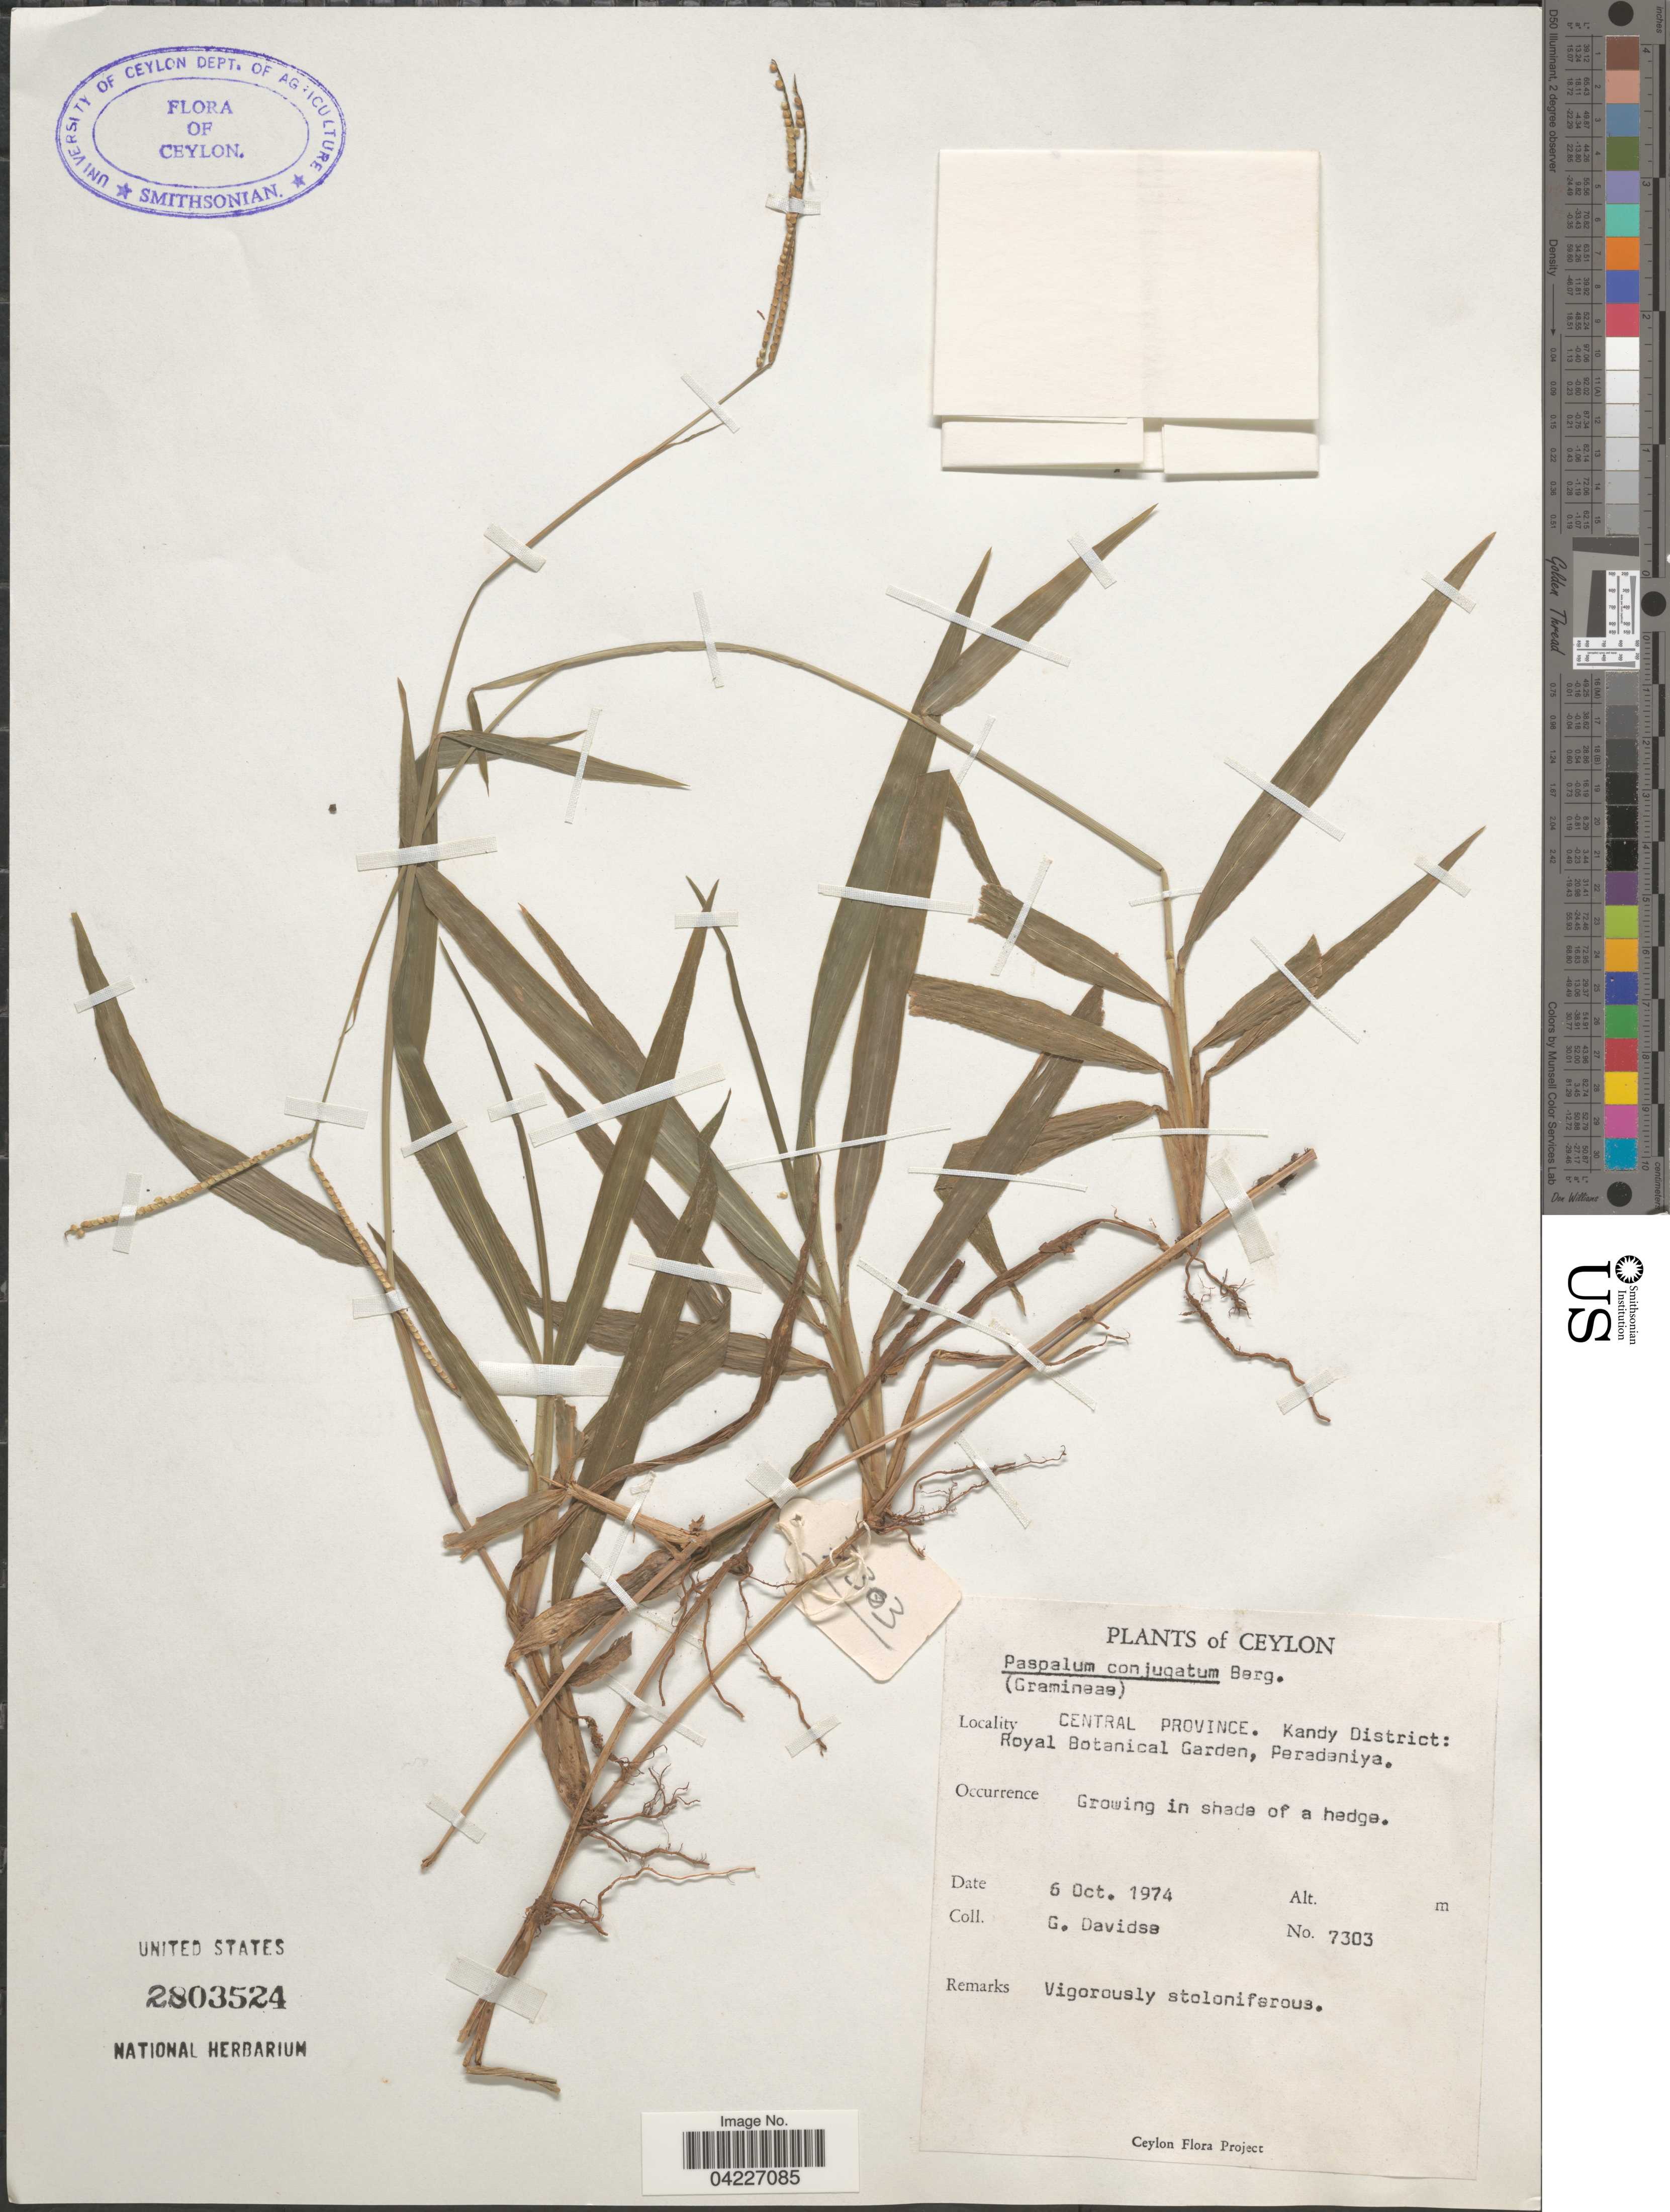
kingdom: Plantae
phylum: Tracheophyta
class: Liliopsida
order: Poales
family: Poaceae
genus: Paspalum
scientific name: Paspalum conjugatum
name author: P.J. Bergius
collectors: G. Davidse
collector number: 7303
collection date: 1974-10-06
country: Sri Lanka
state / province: Central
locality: Ceylon. Kandy District: Royal Botanical Garden, Peradeniya.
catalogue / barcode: US 2803524